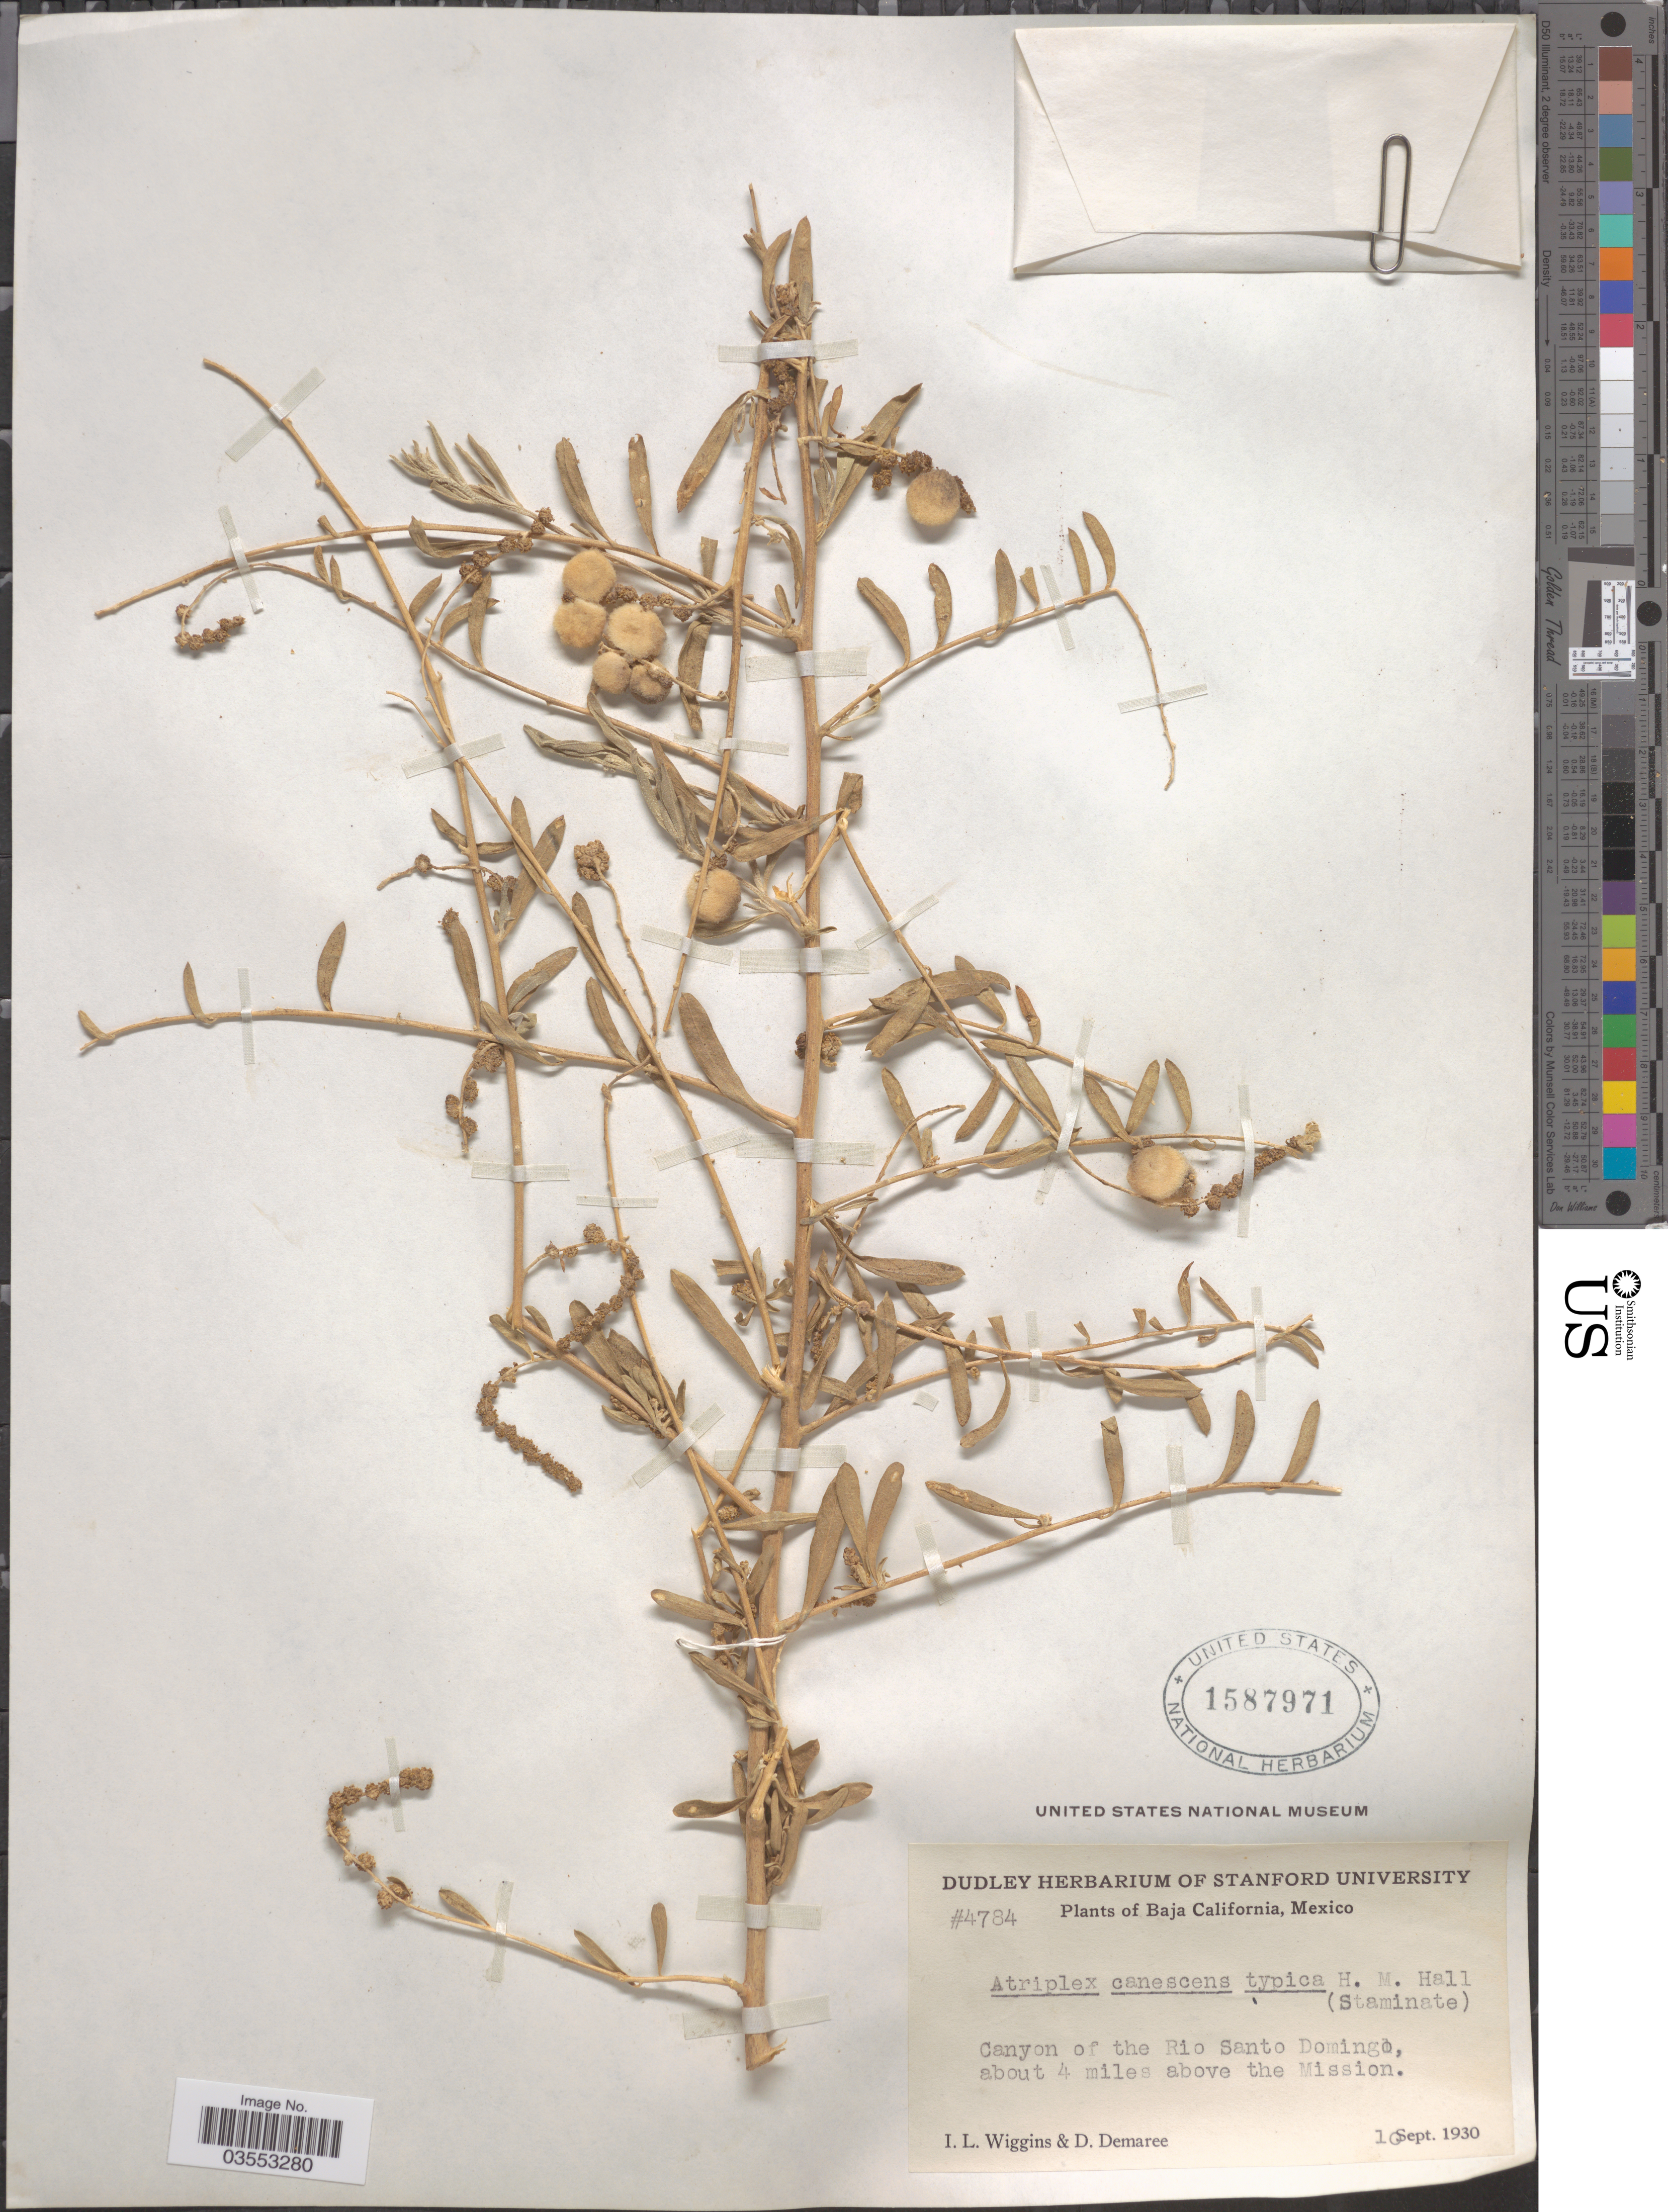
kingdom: Plantae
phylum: Tracheophyta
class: Magnoliopsida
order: Caryophyllales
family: Amaranthaceae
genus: Atriplex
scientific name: Atriplex canescens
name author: (Pursh) Nutt.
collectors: I. L. Wiggins & D. Demaree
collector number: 4784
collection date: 1930-09-10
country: Mexico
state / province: Baja California Norte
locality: Canyon of the Rio Santo Domingo, about 4 miles above the Mission.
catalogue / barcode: US 1587971